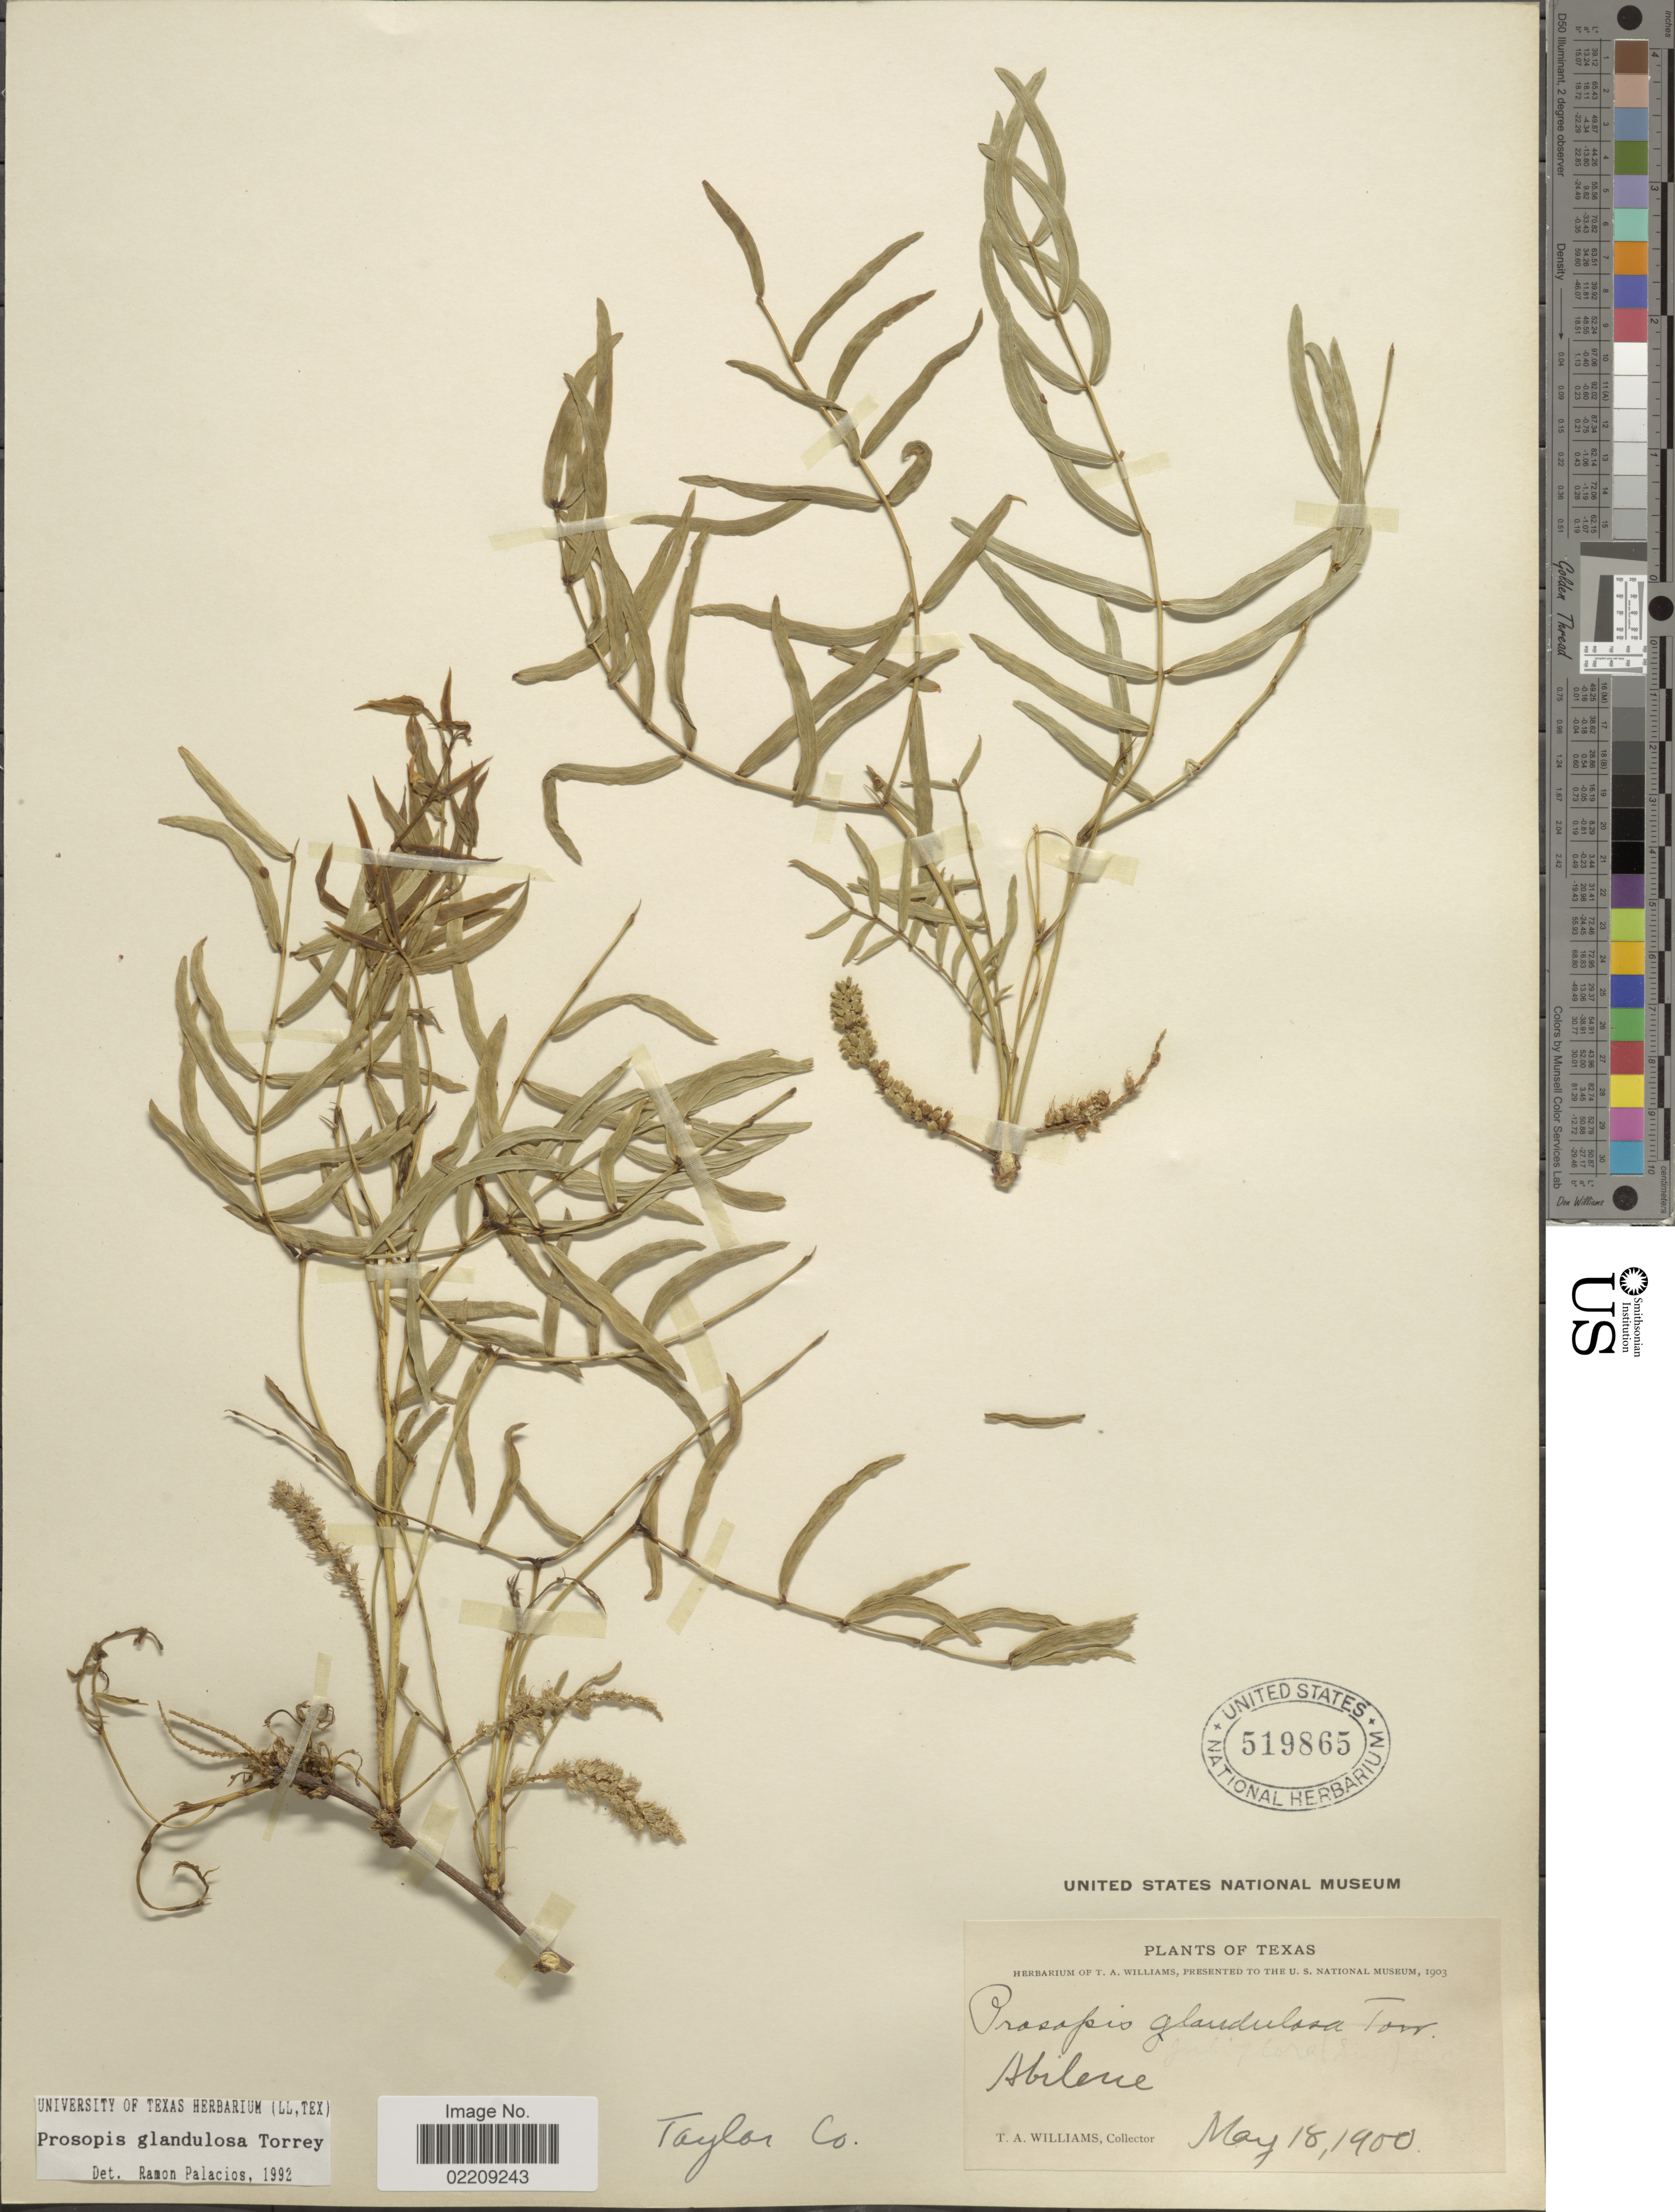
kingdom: Plantae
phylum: Tracheophyta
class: Magnoliopsida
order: Fabales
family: Fabaceae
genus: Neltuma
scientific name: Neltuma glandulosa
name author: (Torr.) Britton & Rose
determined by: Strong, Mark T., (BOT), Smithsonian Institution - National Museum of Natural History (UNITED STATES)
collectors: T. A. Williams (herbarium)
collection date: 1900-05-18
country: United States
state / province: Texas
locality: Abilene, Taylor Co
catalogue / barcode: US 519865